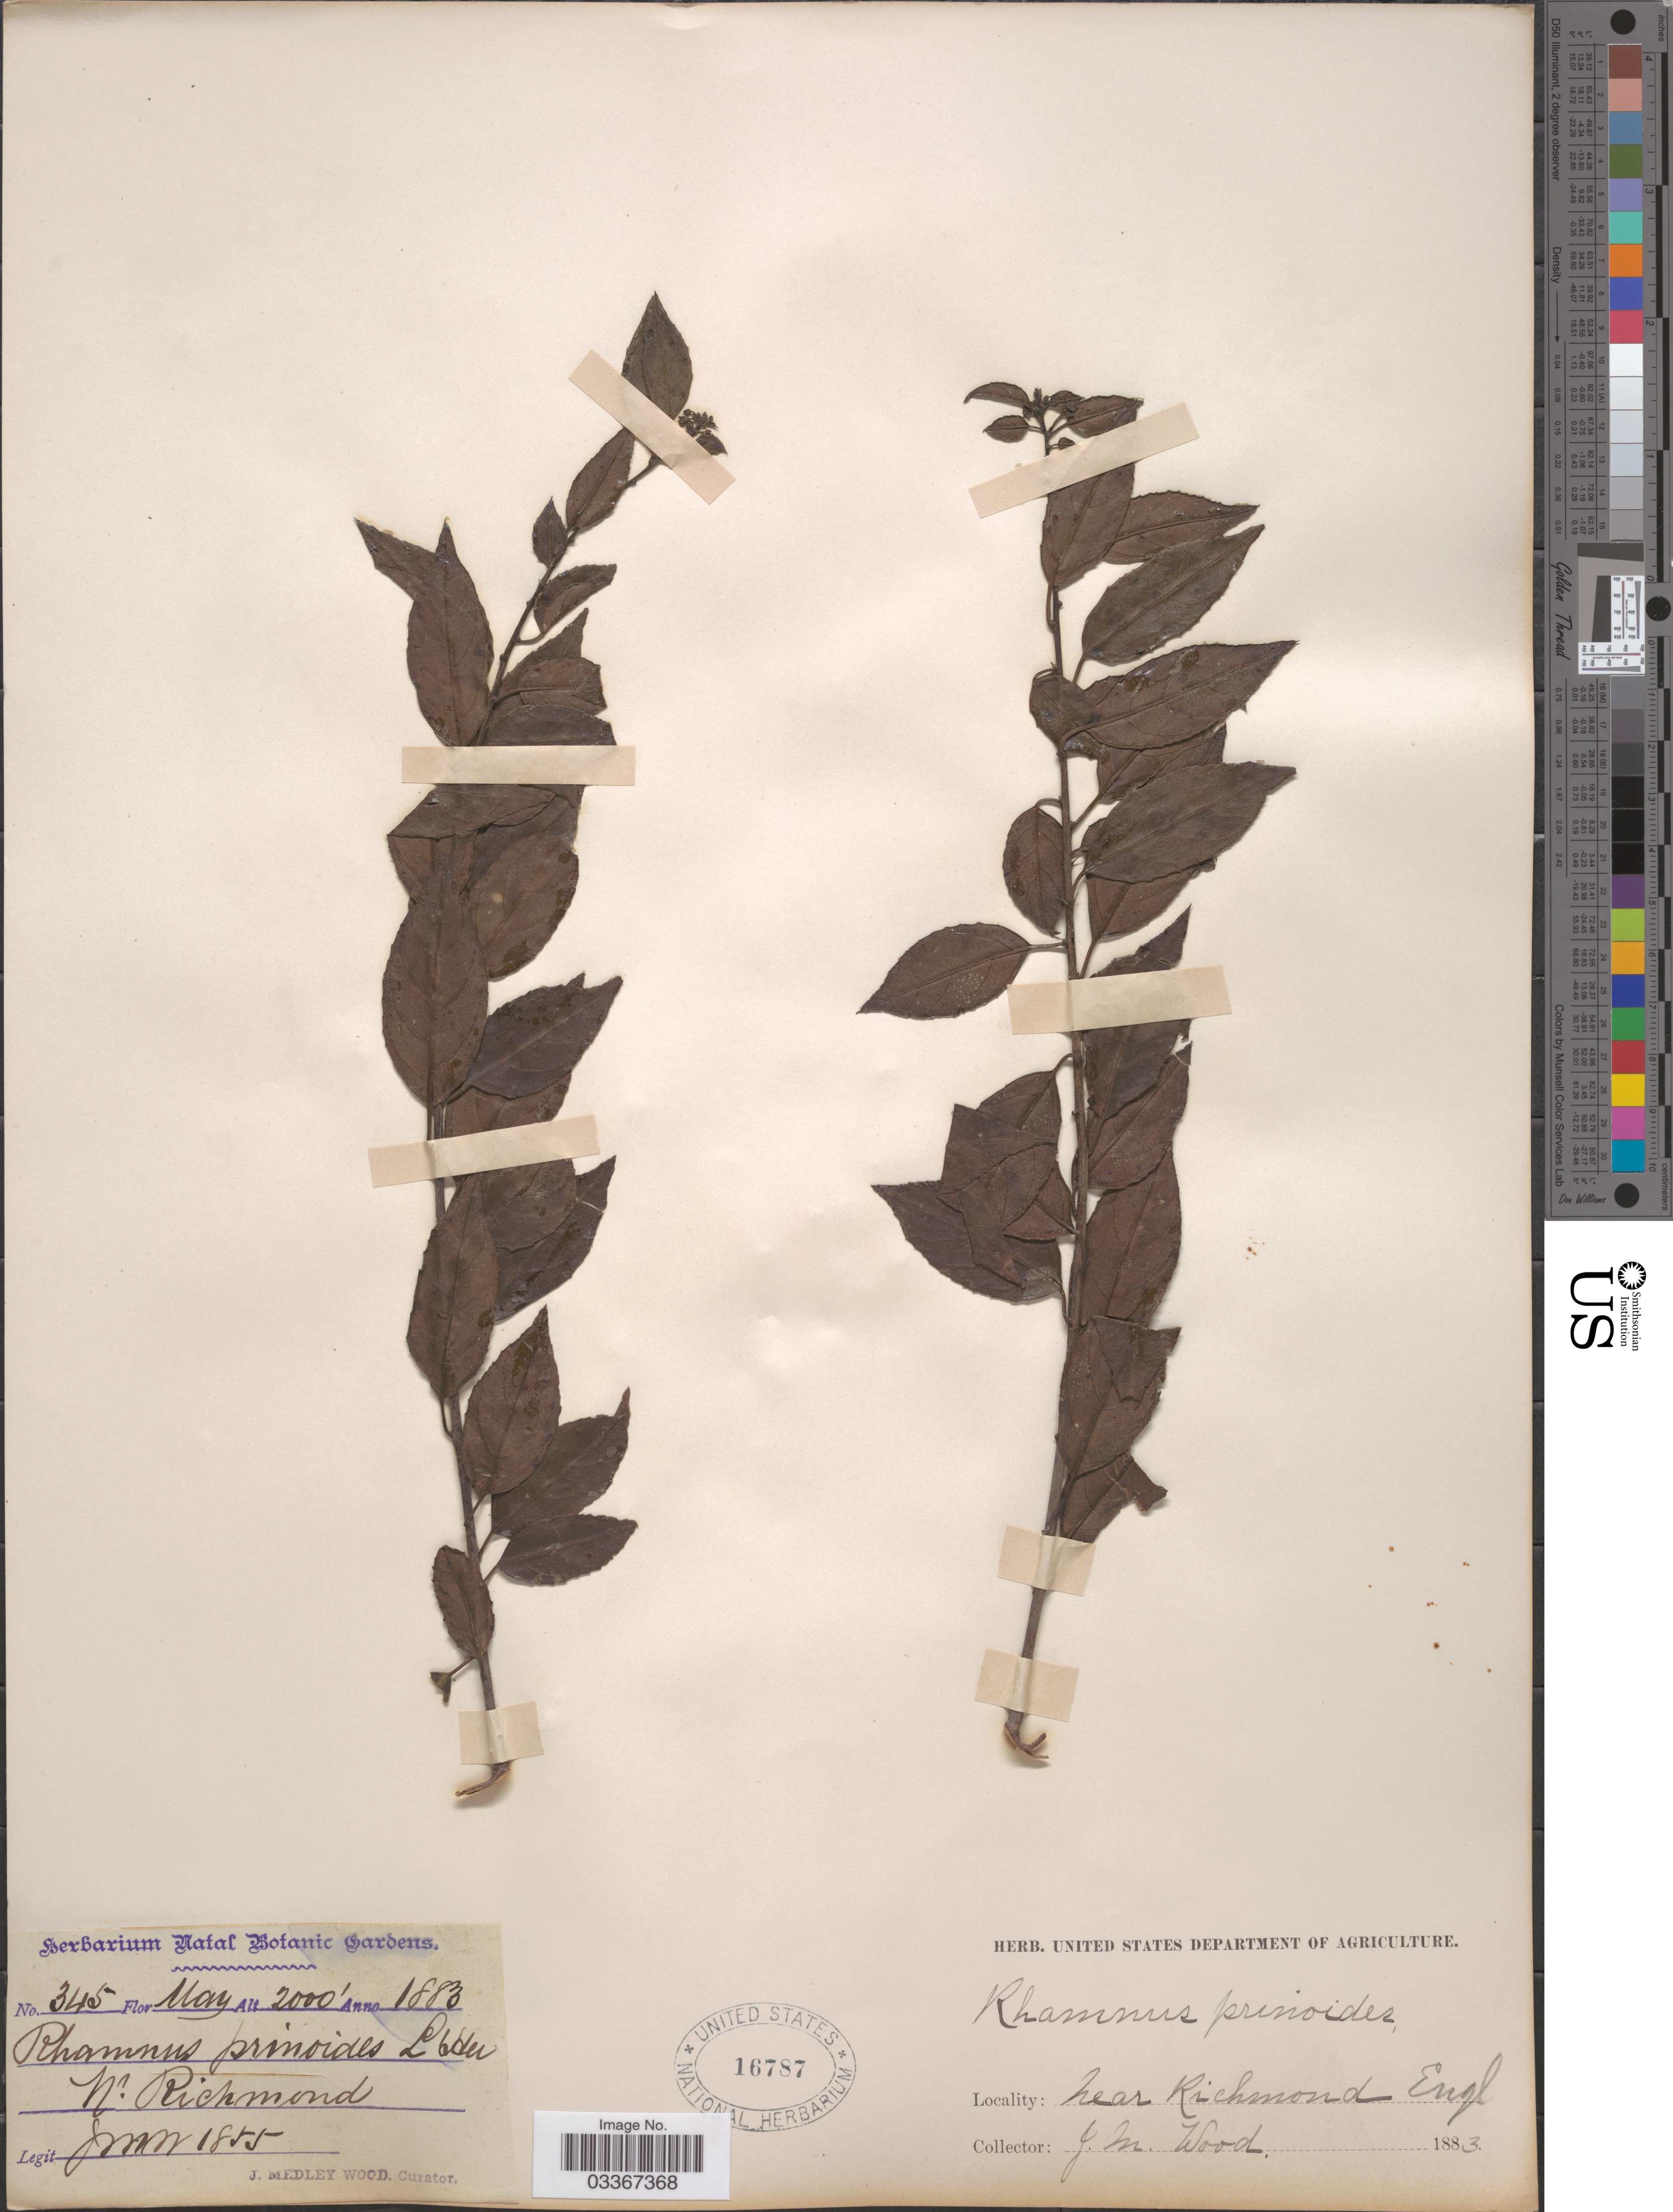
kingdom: Plantae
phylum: Tracheophyta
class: Magnoliopsida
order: Rosales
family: Rhamnaceae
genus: Rhamnus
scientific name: Rhamnus prinoides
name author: L'Hér.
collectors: J. M. Wood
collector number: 1855/345?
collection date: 1883-05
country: United Kingdom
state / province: England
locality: Near Richmond Engl.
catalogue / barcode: US 16787